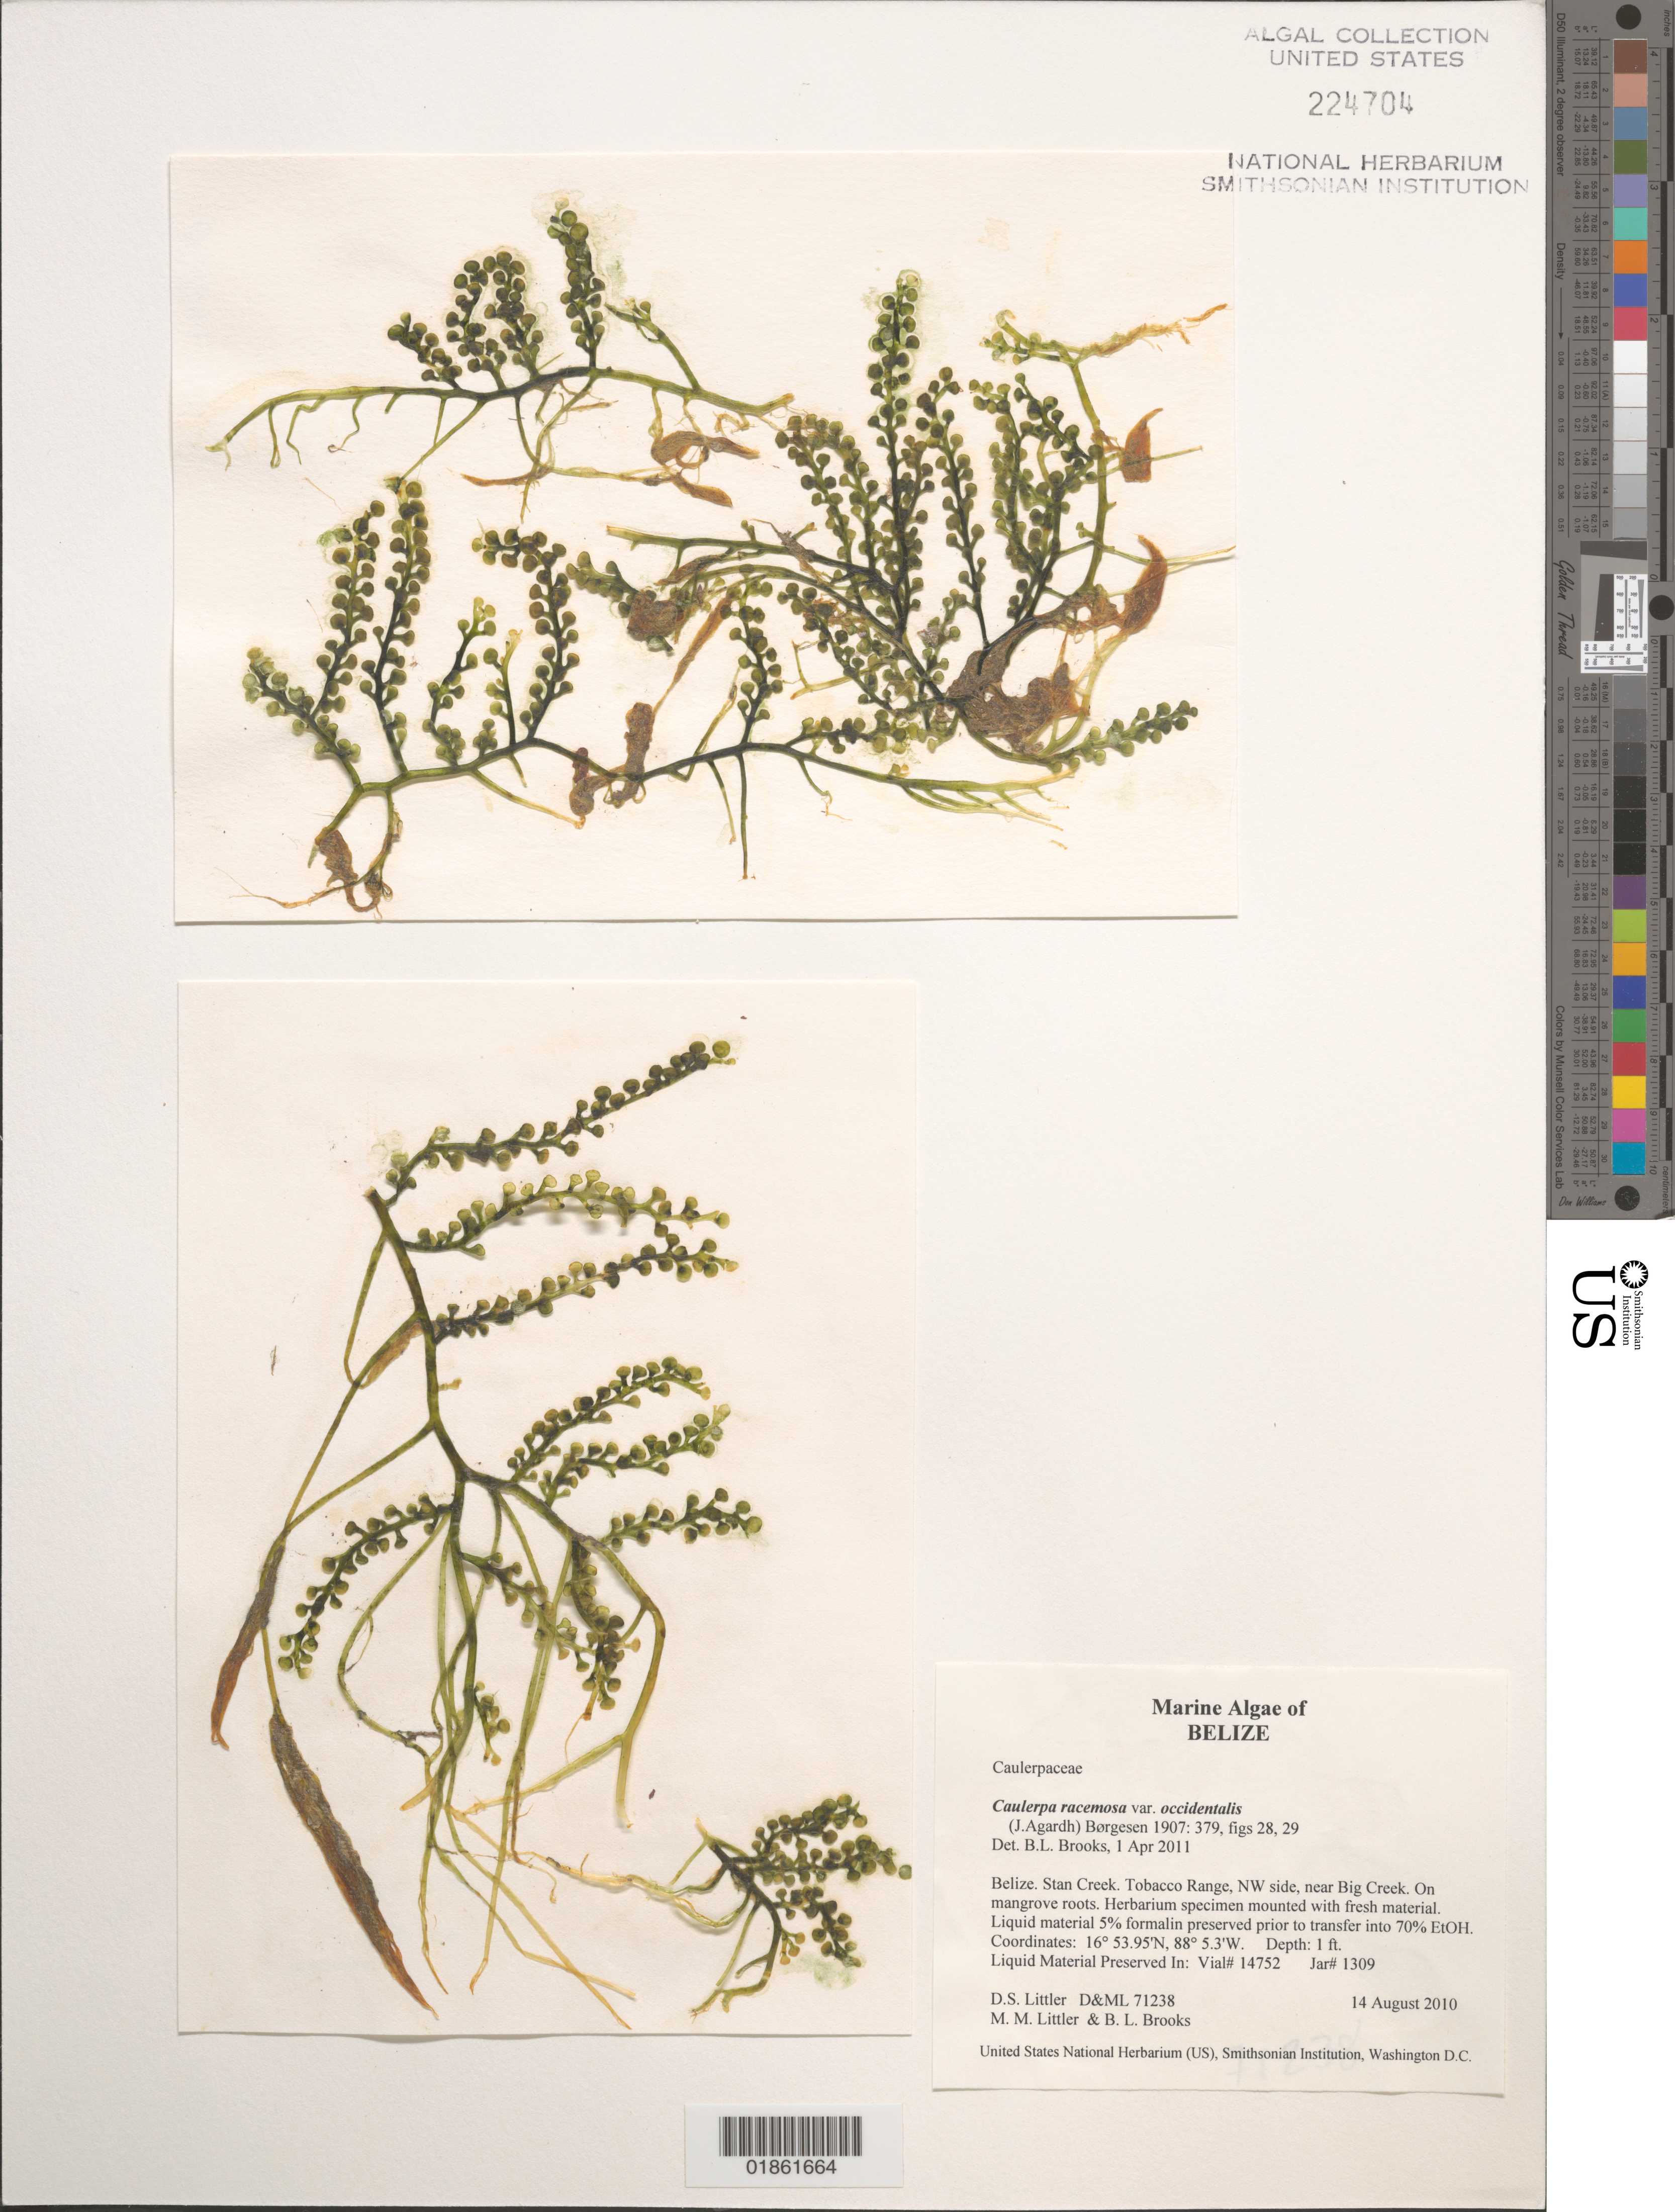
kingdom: Plantae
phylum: Chlorophyta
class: Ulvophyceae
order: Bryopsidales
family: Caulerpaceae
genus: Caulerpa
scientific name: Caulerpa racemosa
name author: (Forssk.) J. Agardh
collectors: D. S. Littler & M. M. Littler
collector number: D&ML 71238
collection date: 2010-08-14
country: Belize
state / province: Stann Creek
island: Tobacco Range Cays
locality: Tobacco Range. Near Big Creek.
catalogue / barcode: US 224704